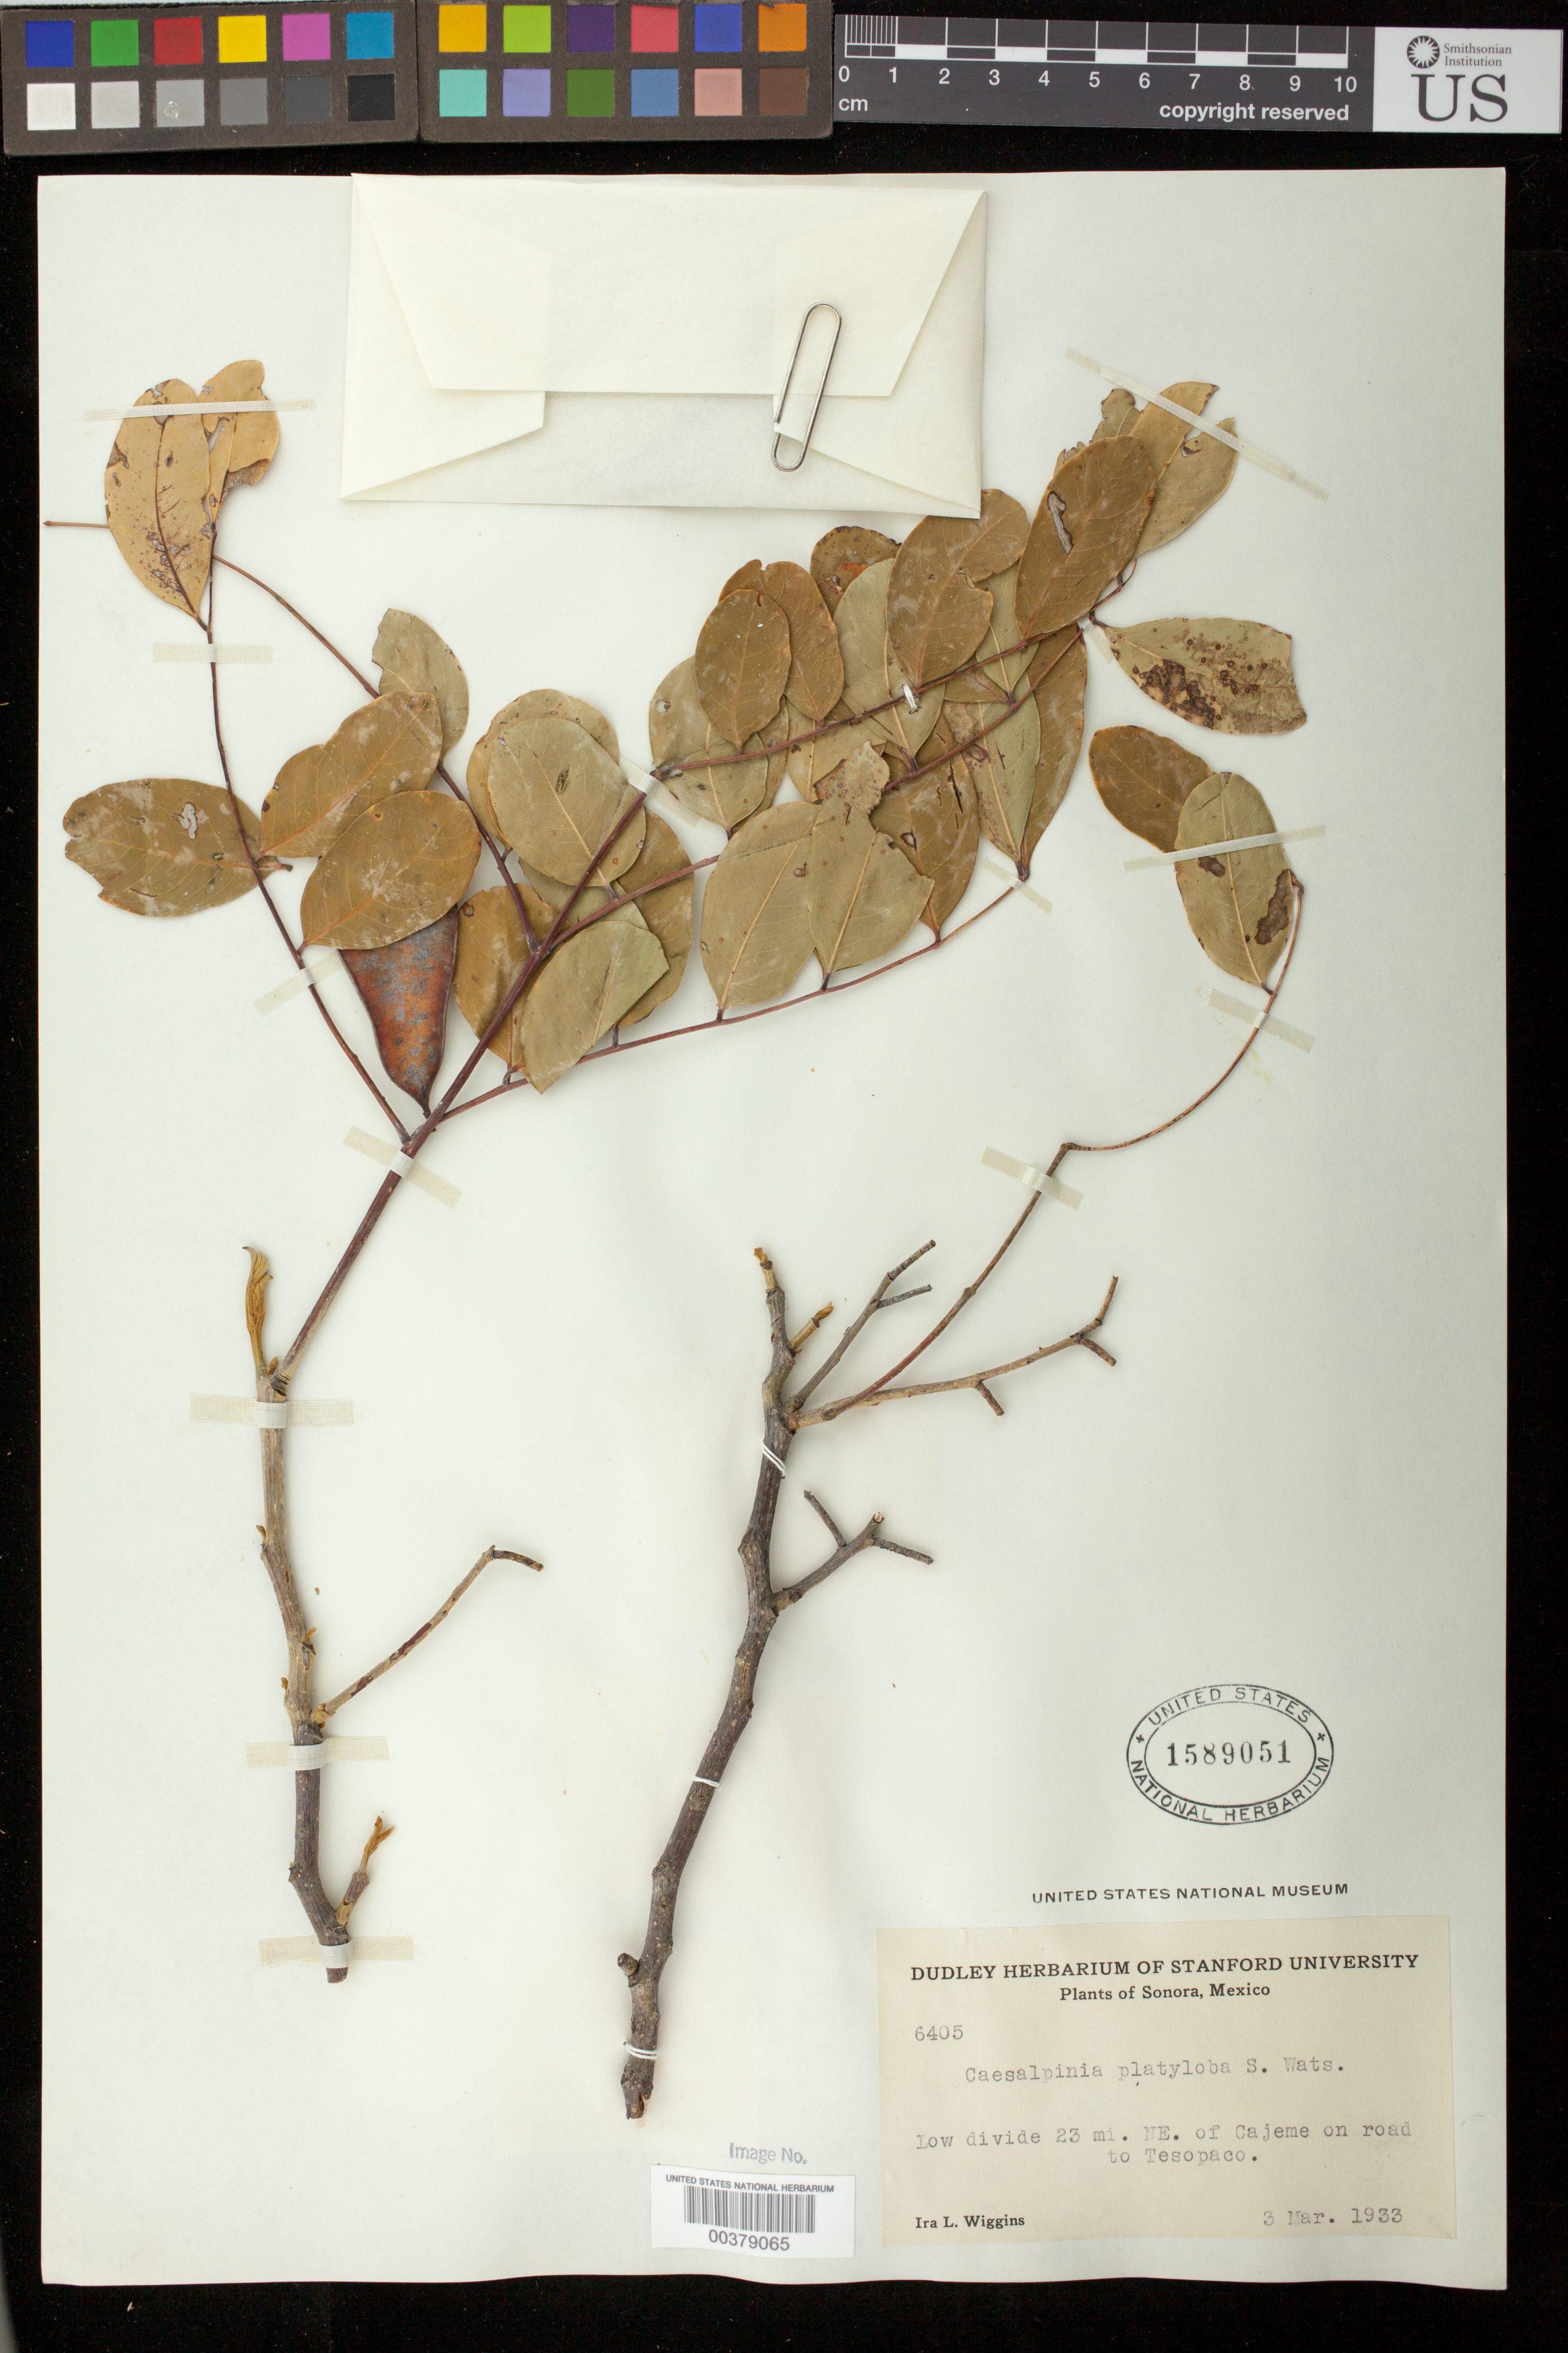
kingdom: Plantae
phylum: Tracheophyta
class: Magnoliopsida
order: Fabales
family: Fabaceae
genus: Coulteria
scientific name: Coulteria platyloba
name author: (S. Watson) N. Zamora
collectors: I. L. Wiggins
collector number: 6405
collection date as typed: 03 Mar 1933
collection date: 1933-03-03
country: Mexico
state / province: Sonora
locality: Low divide 23 mi. NE of Cajeme on road to Tesopaco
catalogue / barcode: US 1589051